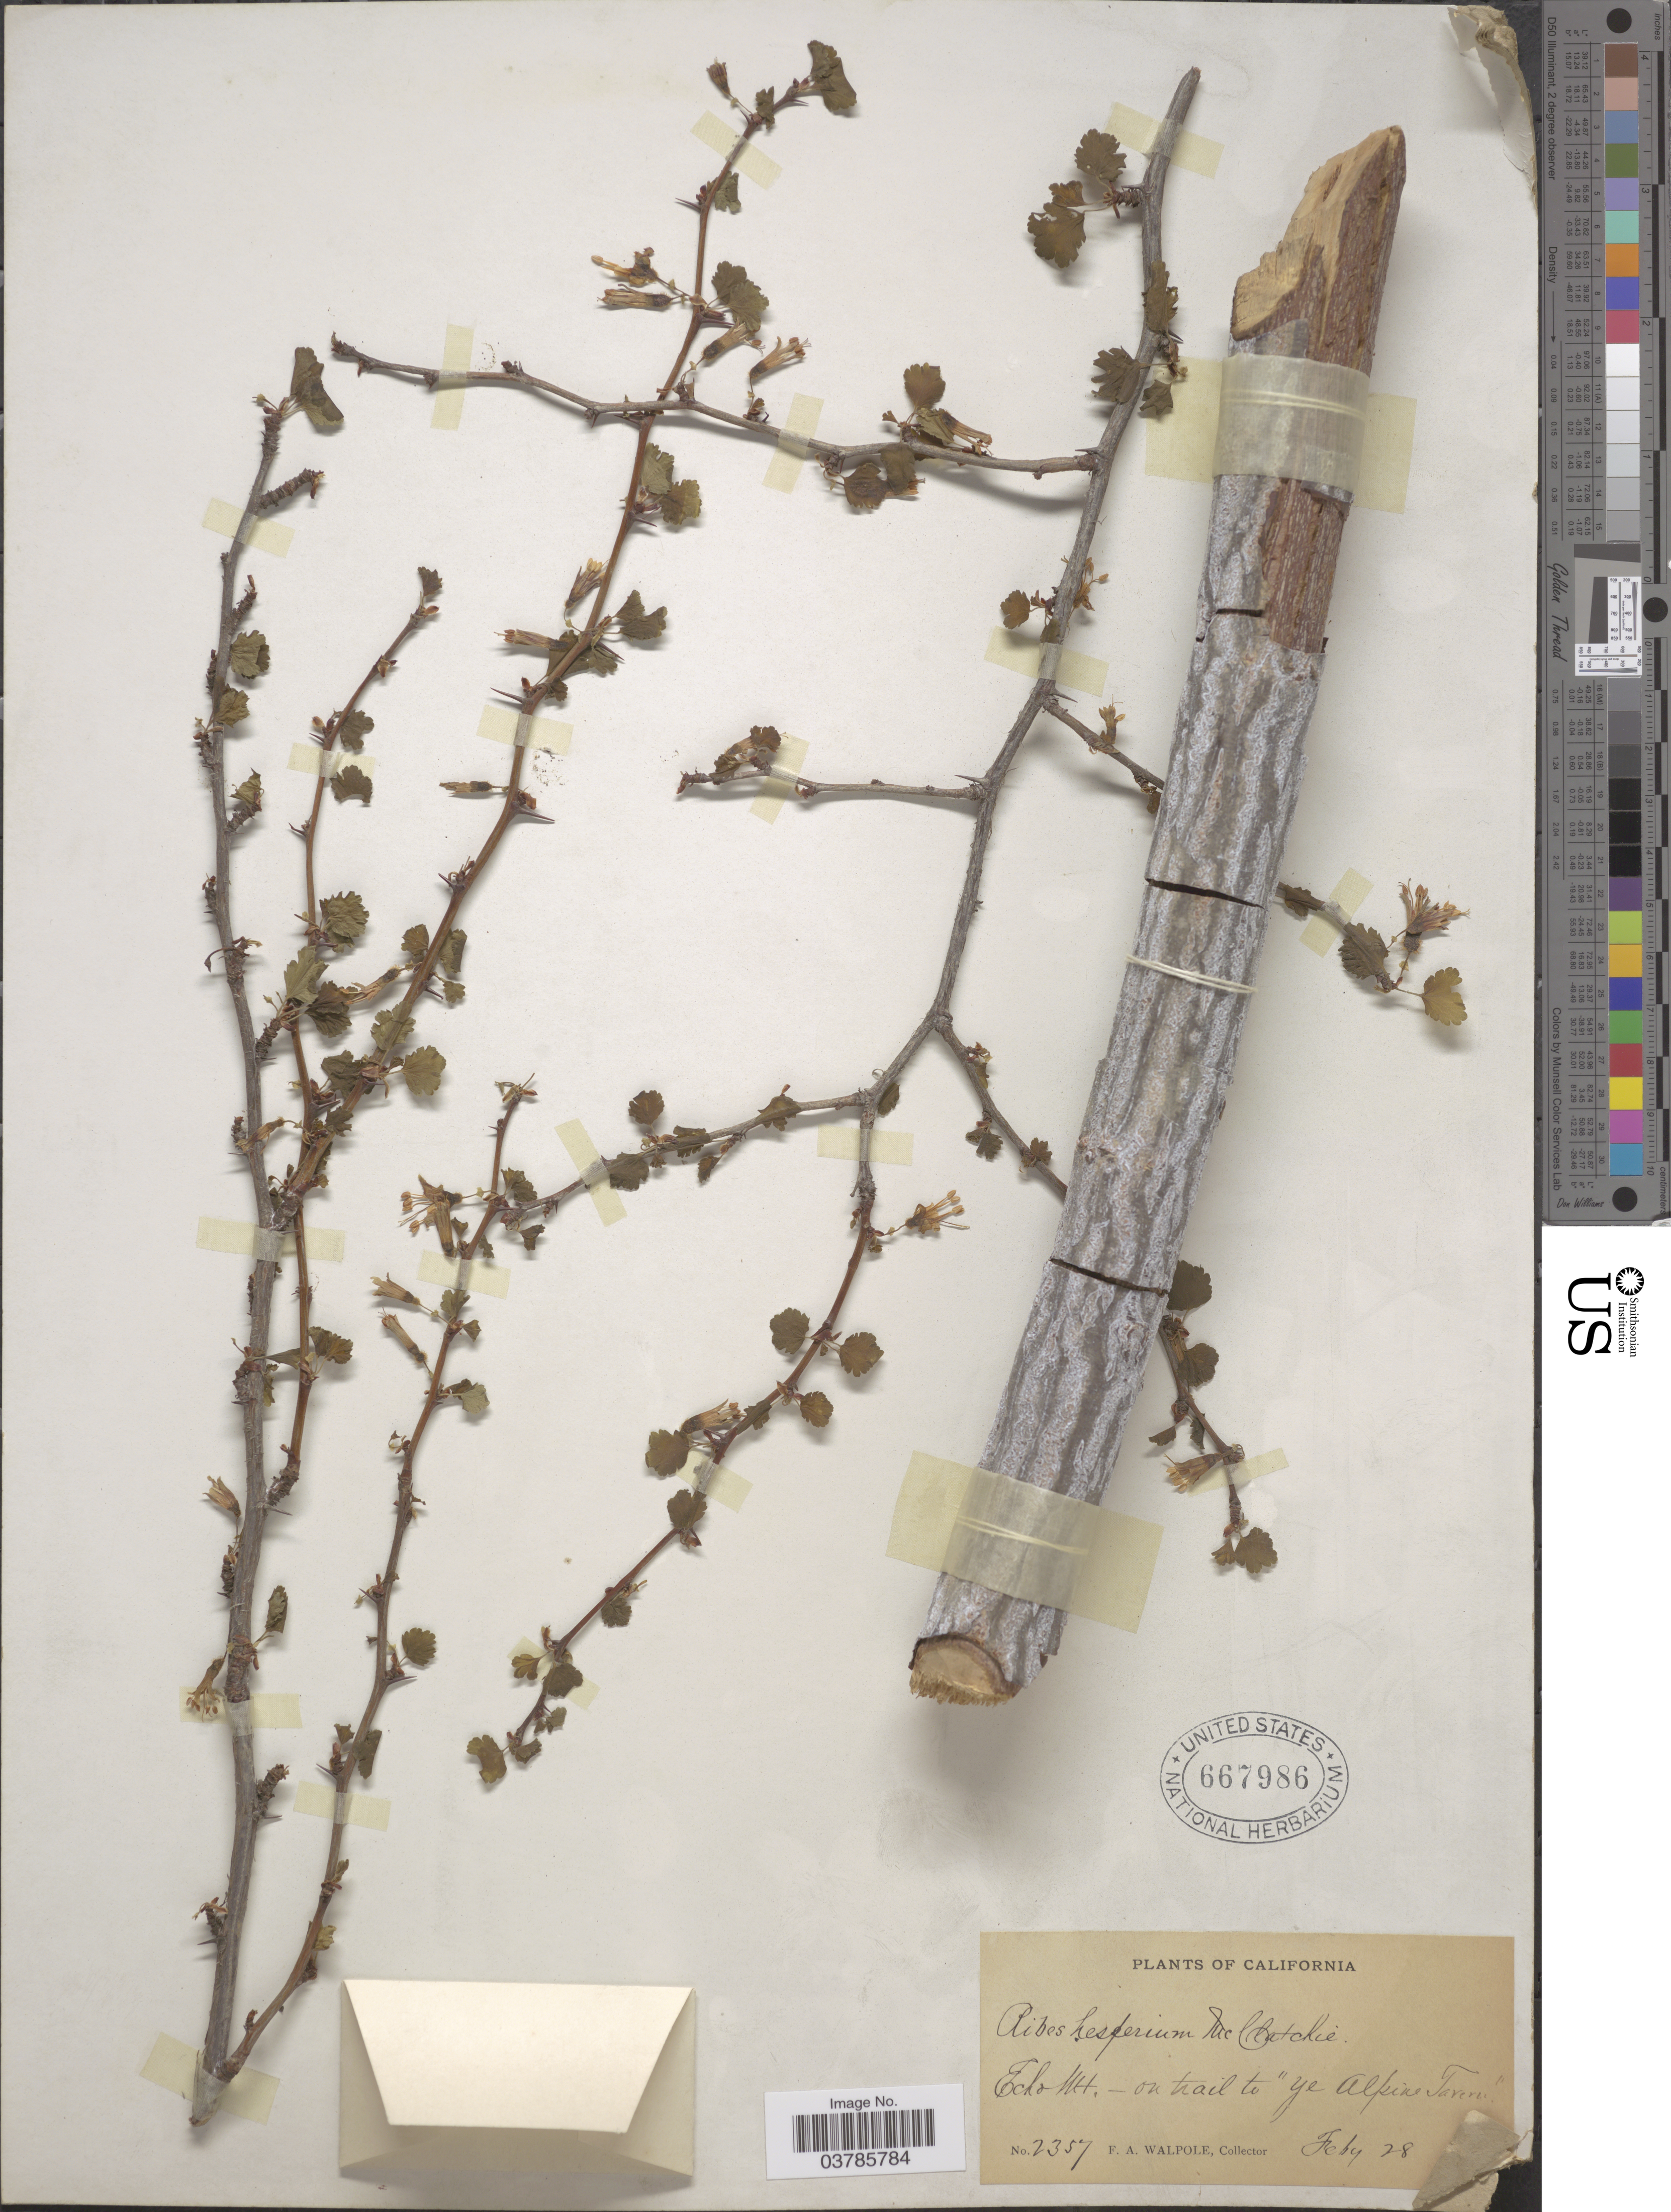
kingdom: Plantae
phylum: Tracheophyta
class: Magnoliopsida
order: Saxifragales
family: Grossulariaceae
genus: Ribes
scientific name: Ribes californicum var. hesperium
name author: (McClatchie) Jeps.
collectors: F. Walpole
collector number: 2357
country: United States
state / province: California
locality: Echo Mt. - on trail to "Ye Alpine Tavern".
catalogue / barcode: US 667986